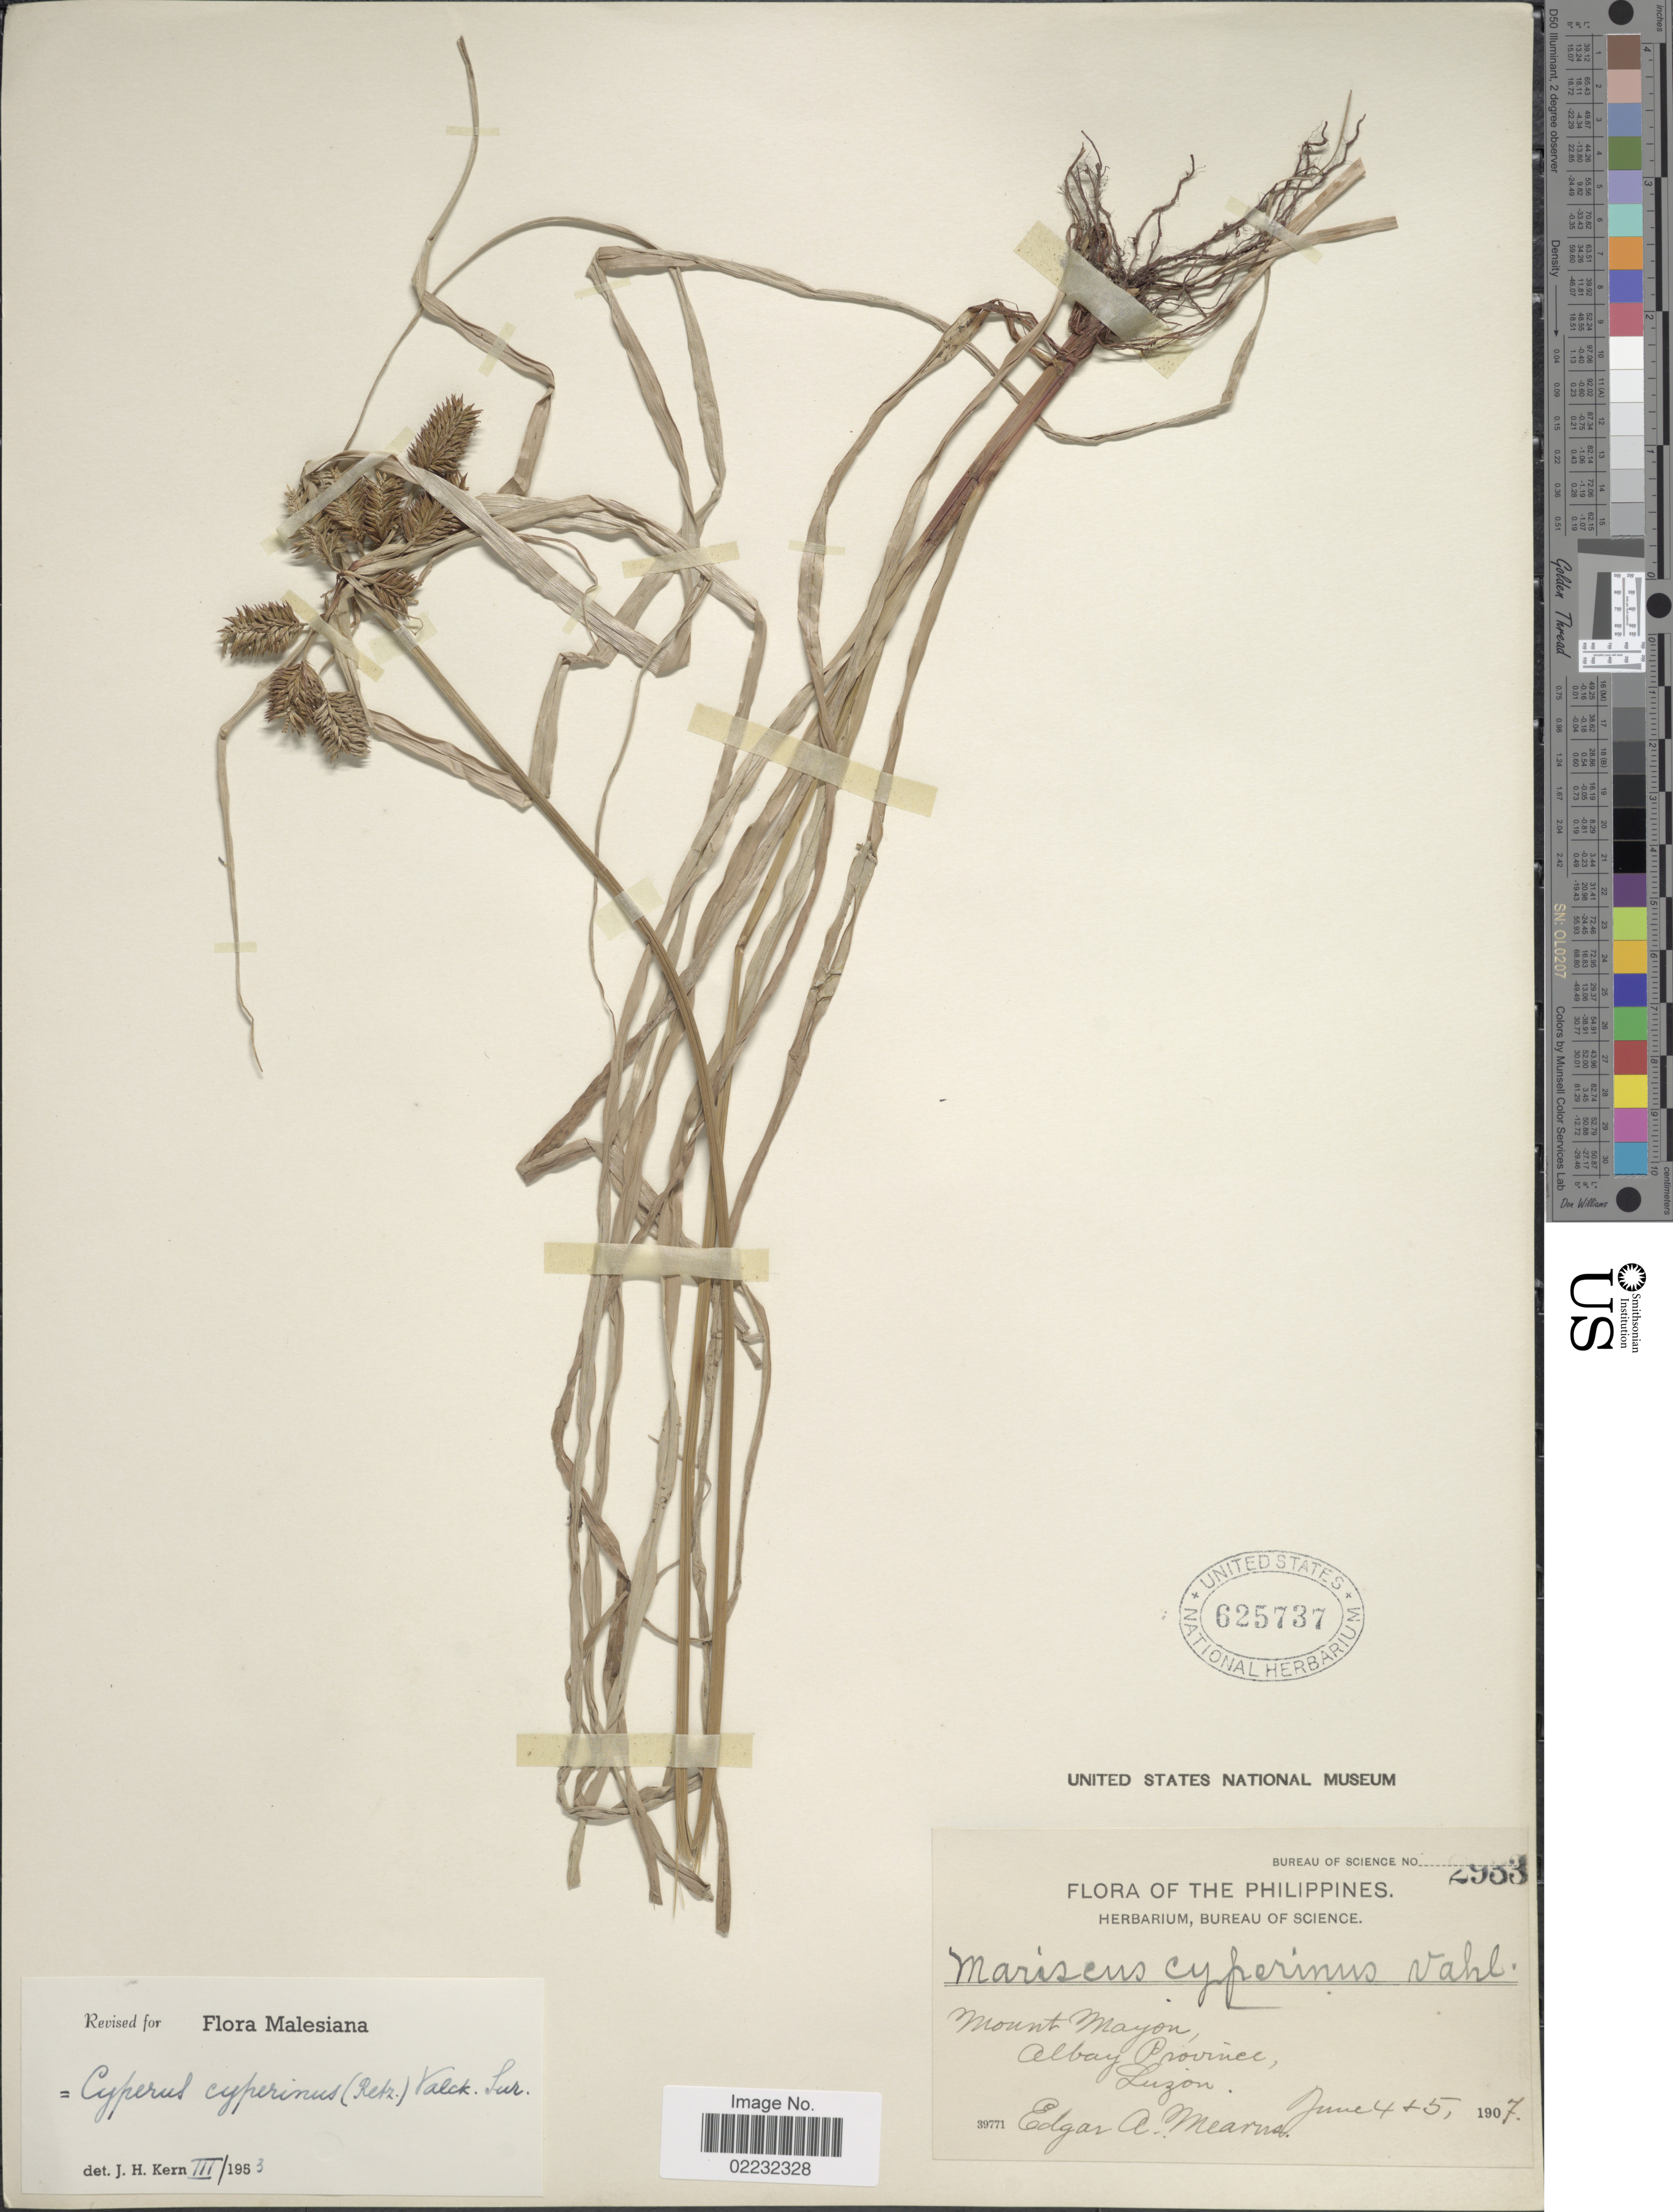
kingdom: Plantae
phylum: Tracheophyta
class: Liliopsida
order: Poales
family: Cyperaceae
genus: Cyperus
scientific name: Cyperus cyperinus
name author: (Retz.) Valck. Sur.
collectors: E. A. Mearns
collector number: Burea of Science 2933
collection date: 1907-06-04/1907-06-05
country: Philippines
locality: Mount Mayon, Albay Province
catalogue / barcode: US 625737